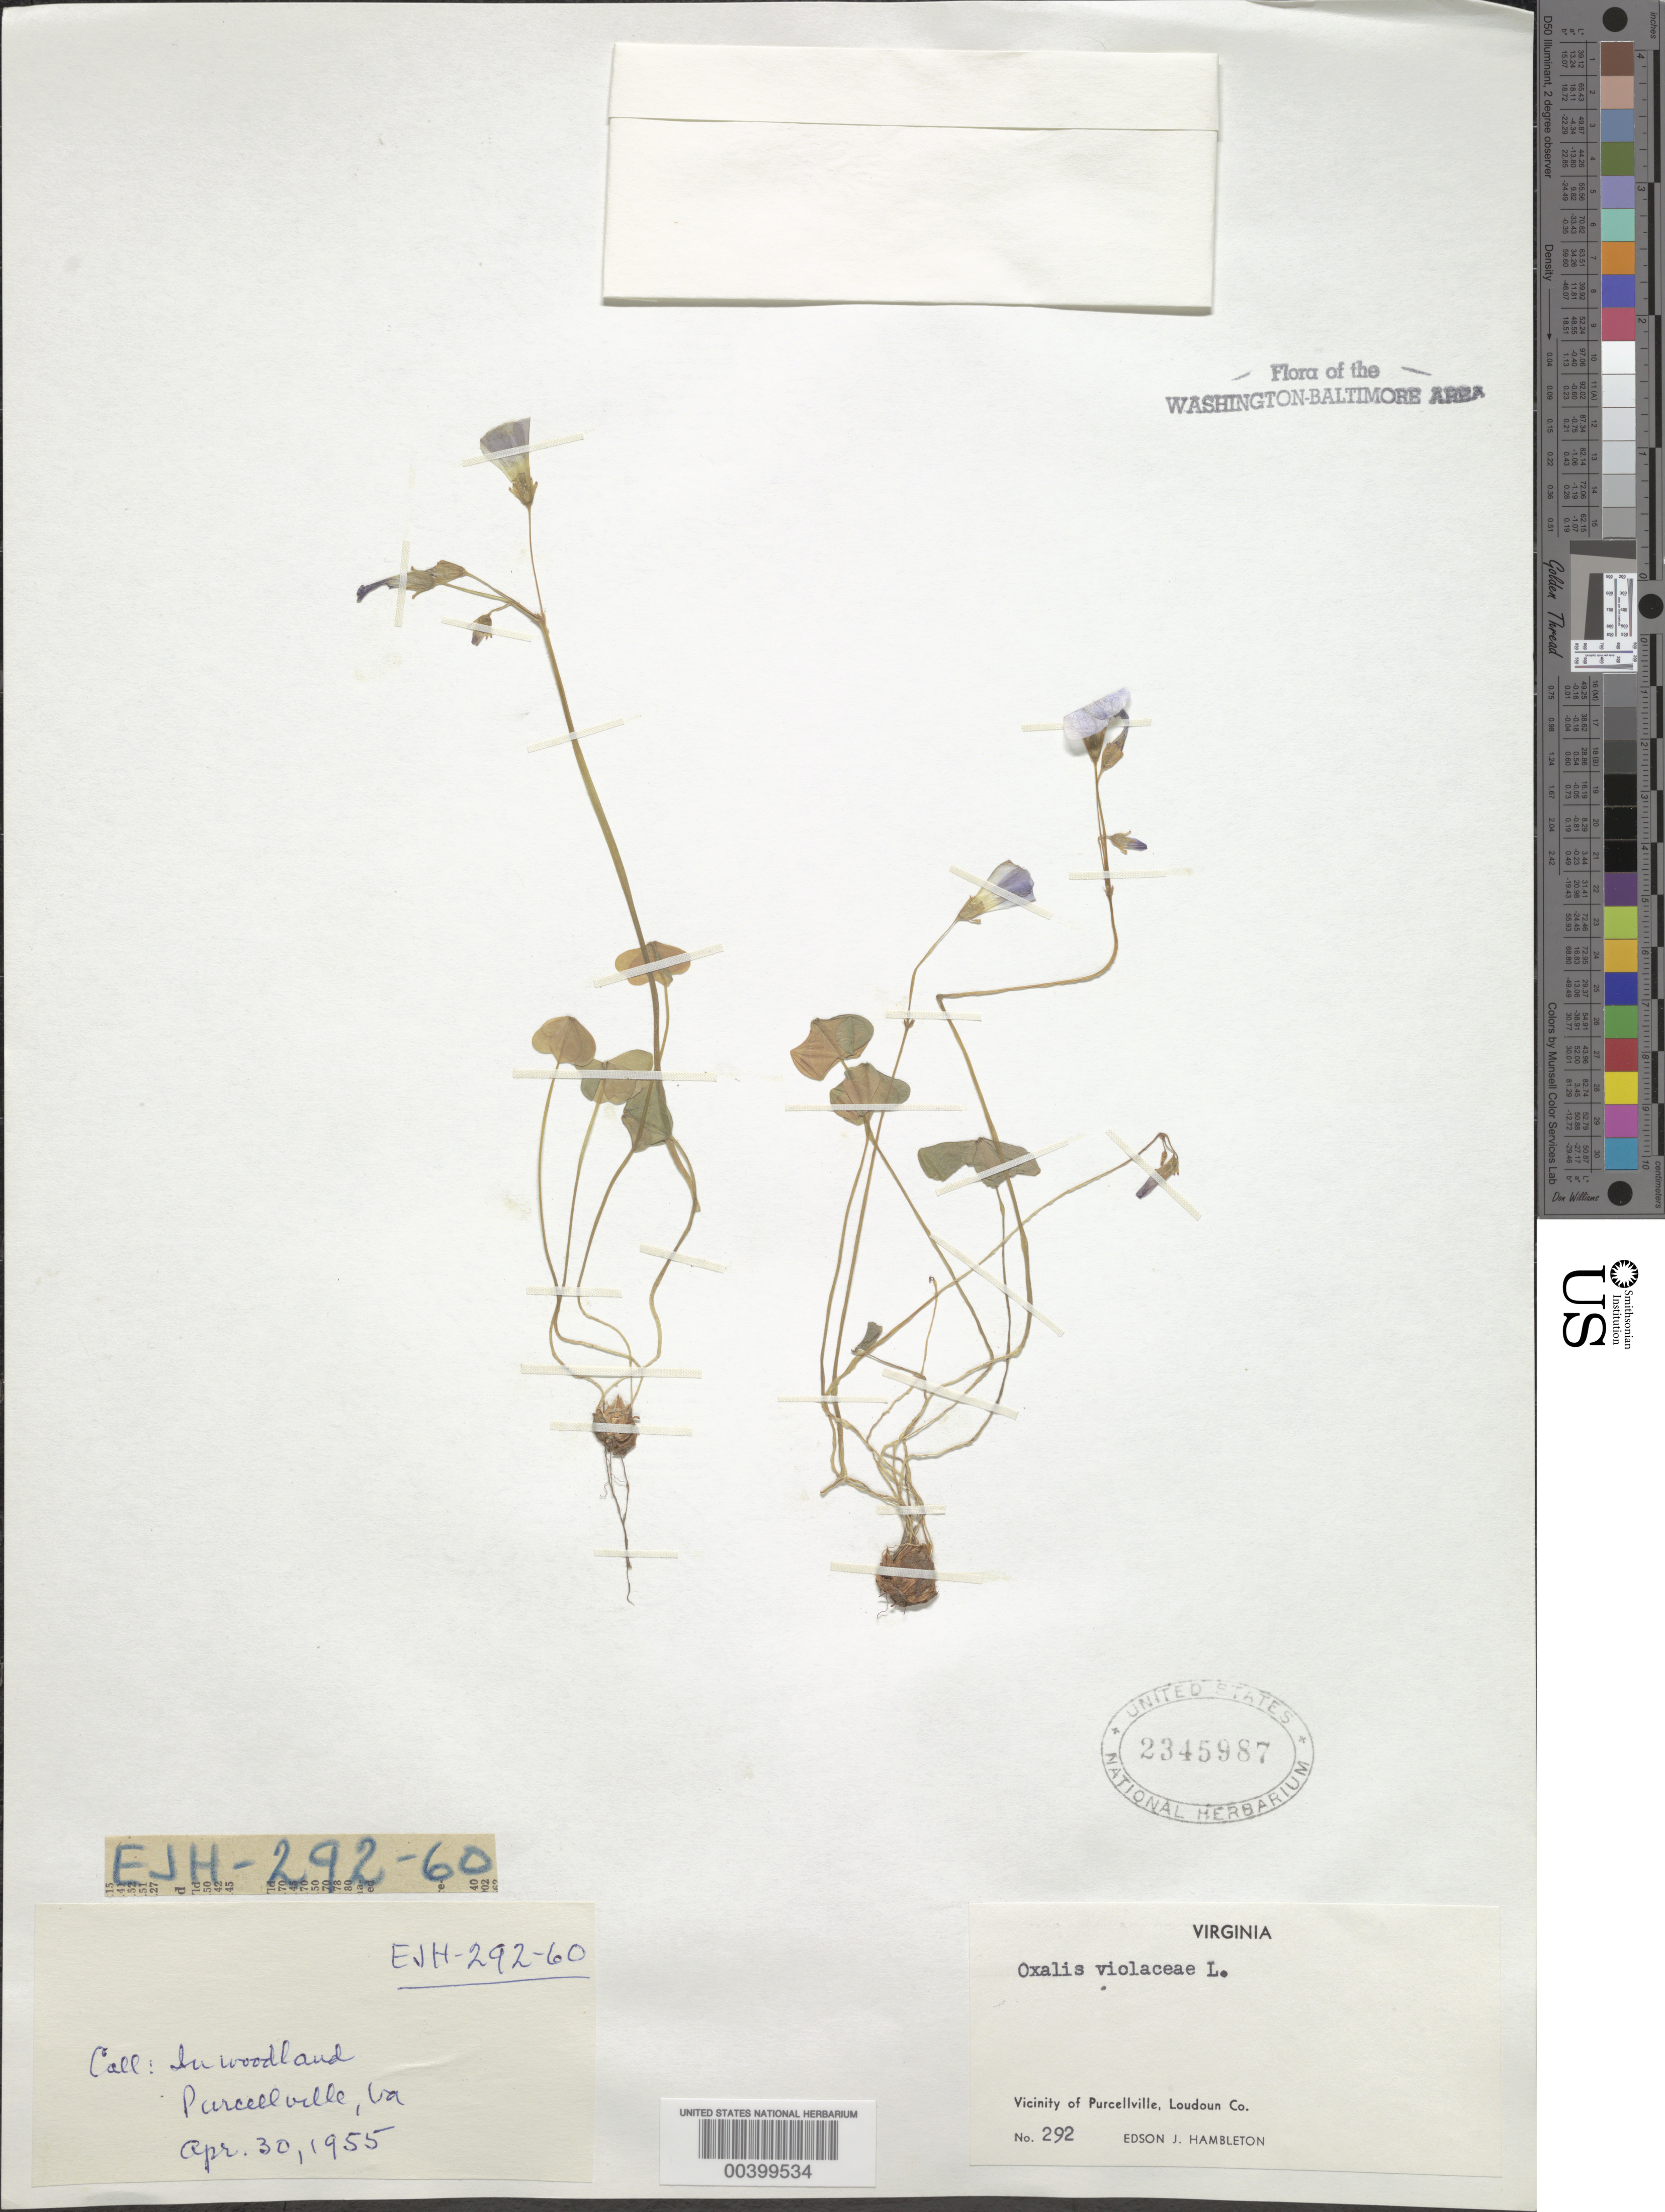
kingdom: Plantae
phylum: Tracheophyta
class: Magnoliopsida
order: Oxalidales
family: Oxalidaceae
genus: Oxalis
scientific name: Oxalis violacea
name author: L.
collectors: E. Hambleton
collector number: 292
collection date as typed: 30 Apr 1955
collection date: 1955-04-30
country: United States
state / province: Virginia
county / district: Loudoun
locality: Purcellville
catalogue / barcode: US 2345987